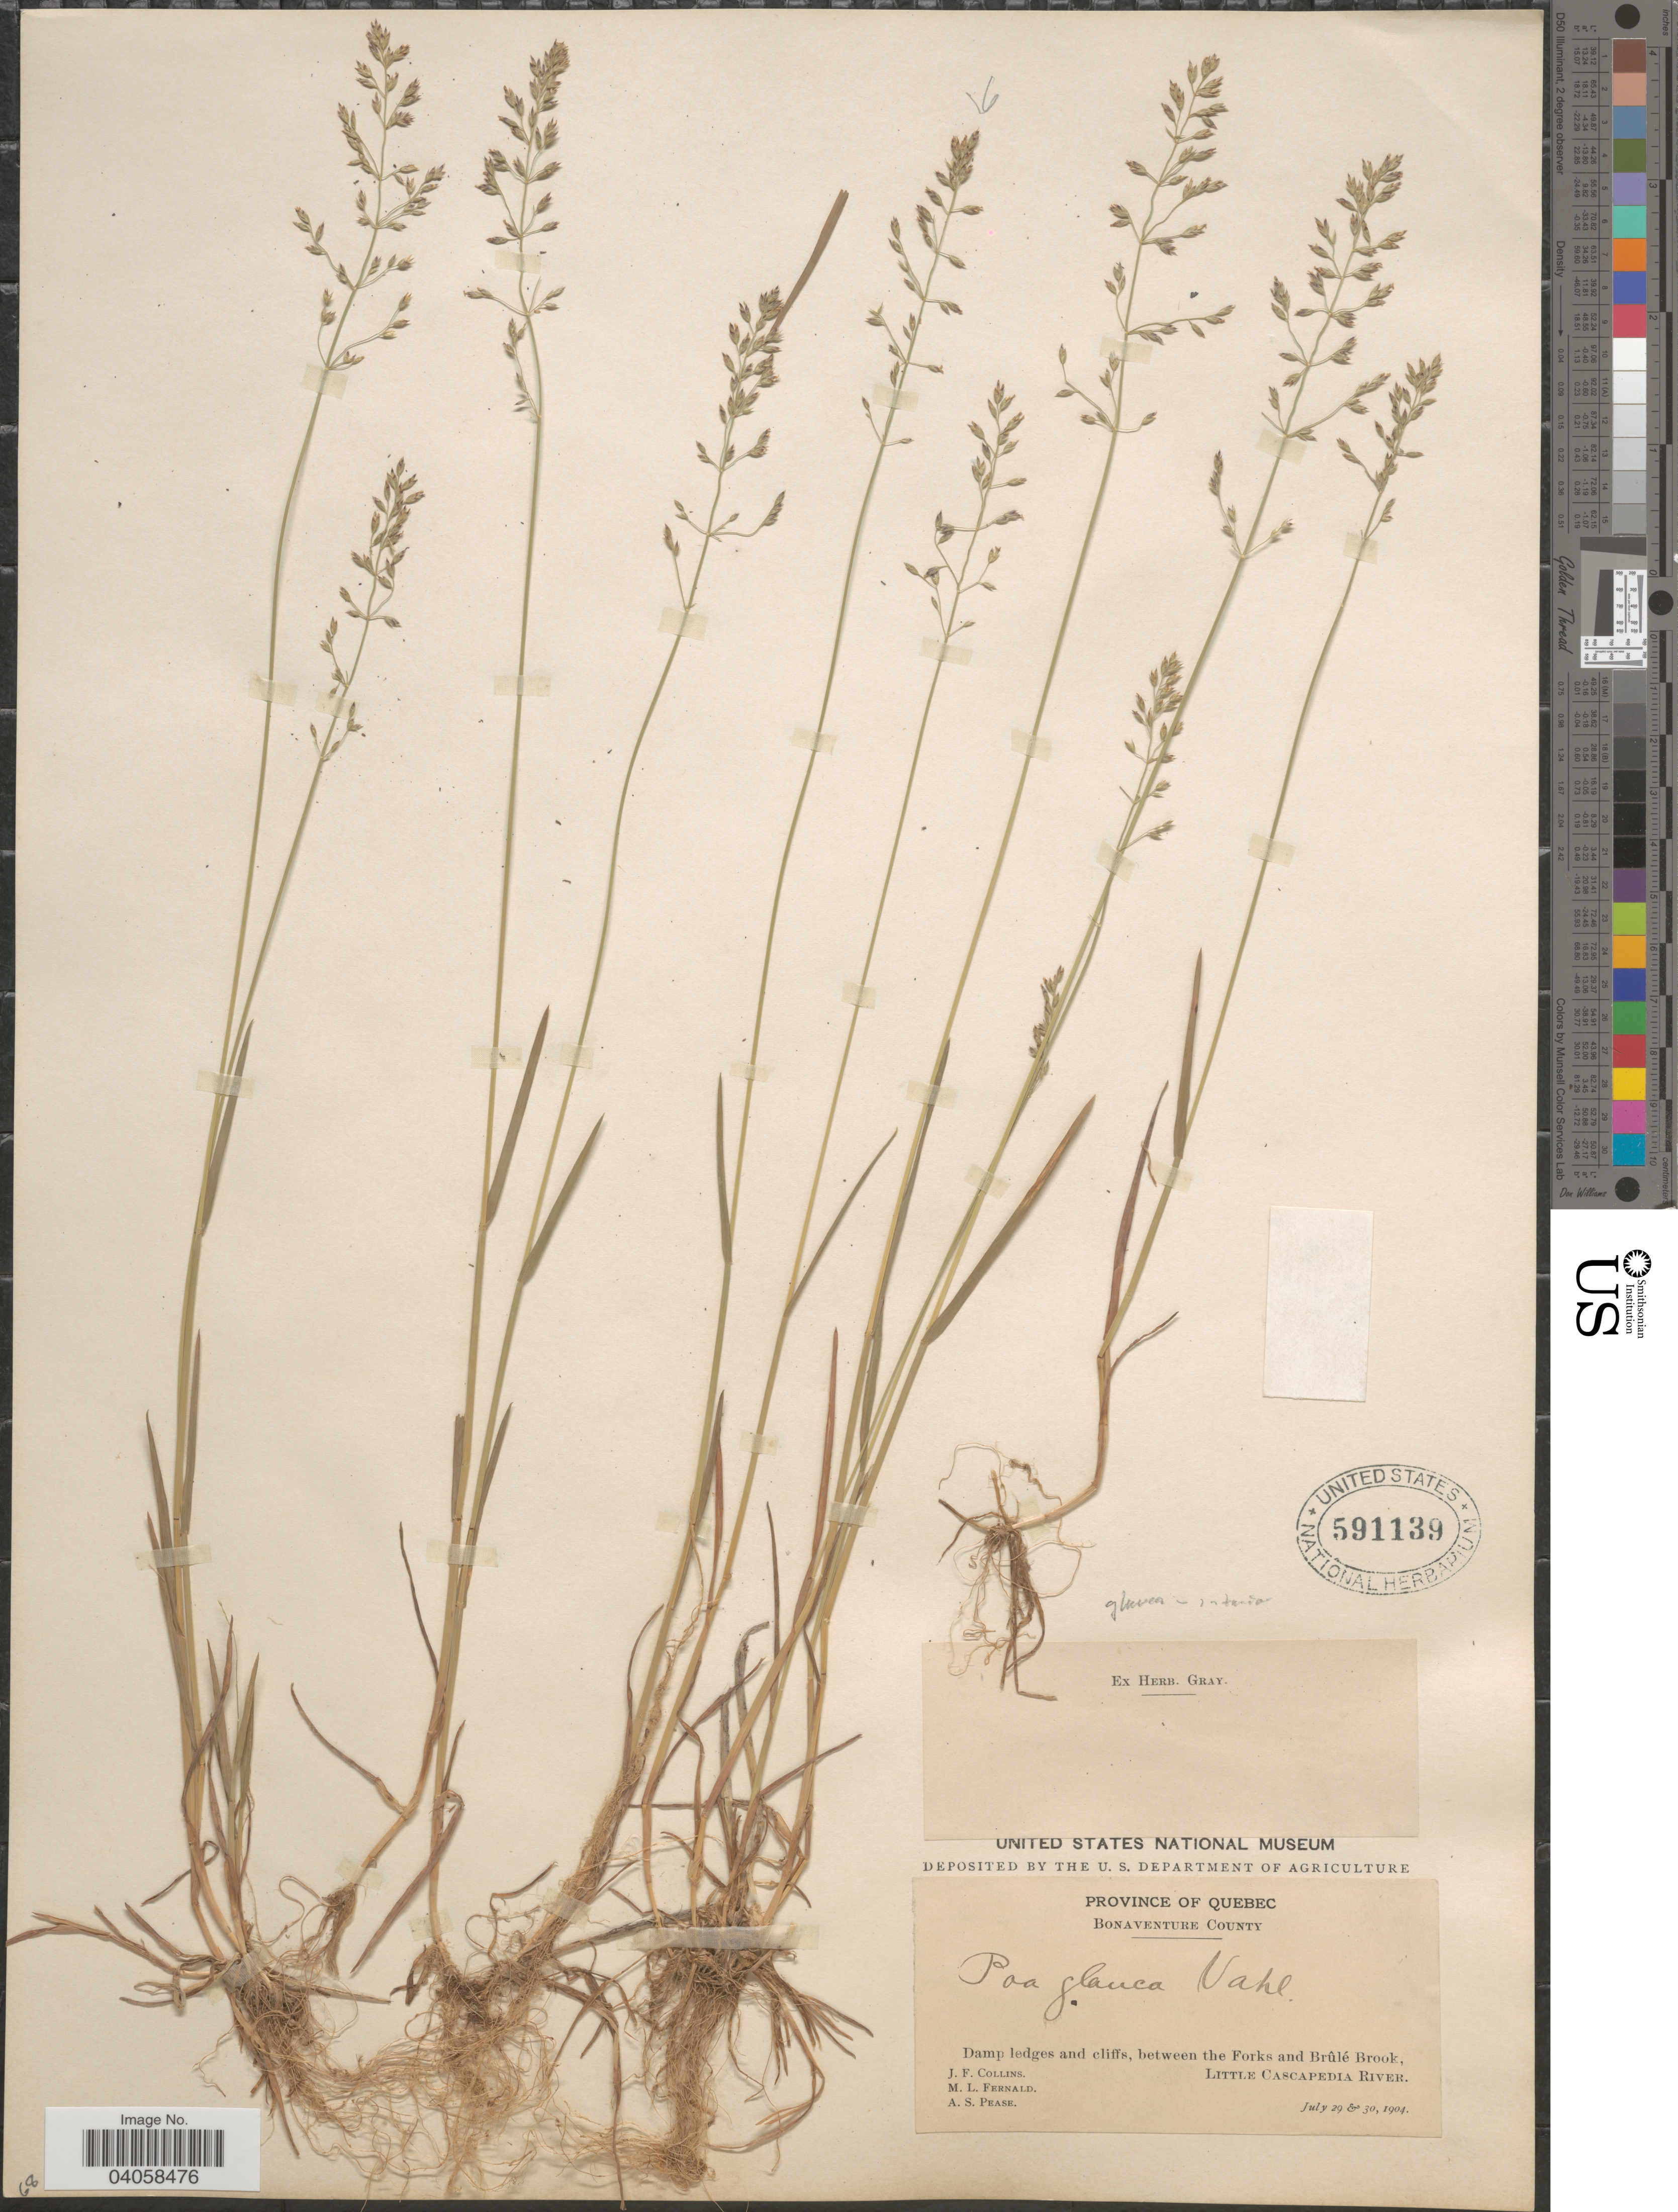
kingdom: Plantae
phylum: Tracheophyta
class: Liliopsida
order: Poales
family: Poaceae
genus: Poa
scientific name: Poa glauca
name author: Vahl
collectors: J. Collins, M. L. Fernald & A. S. Pease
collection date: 1904-07-29/1904-07-30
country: Canada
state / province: Quebec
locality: Bonaventure County. Damp ledges and cliffs, between the Forks and Brûle Brook, Little Cascapedia River.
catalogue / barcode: US 591139